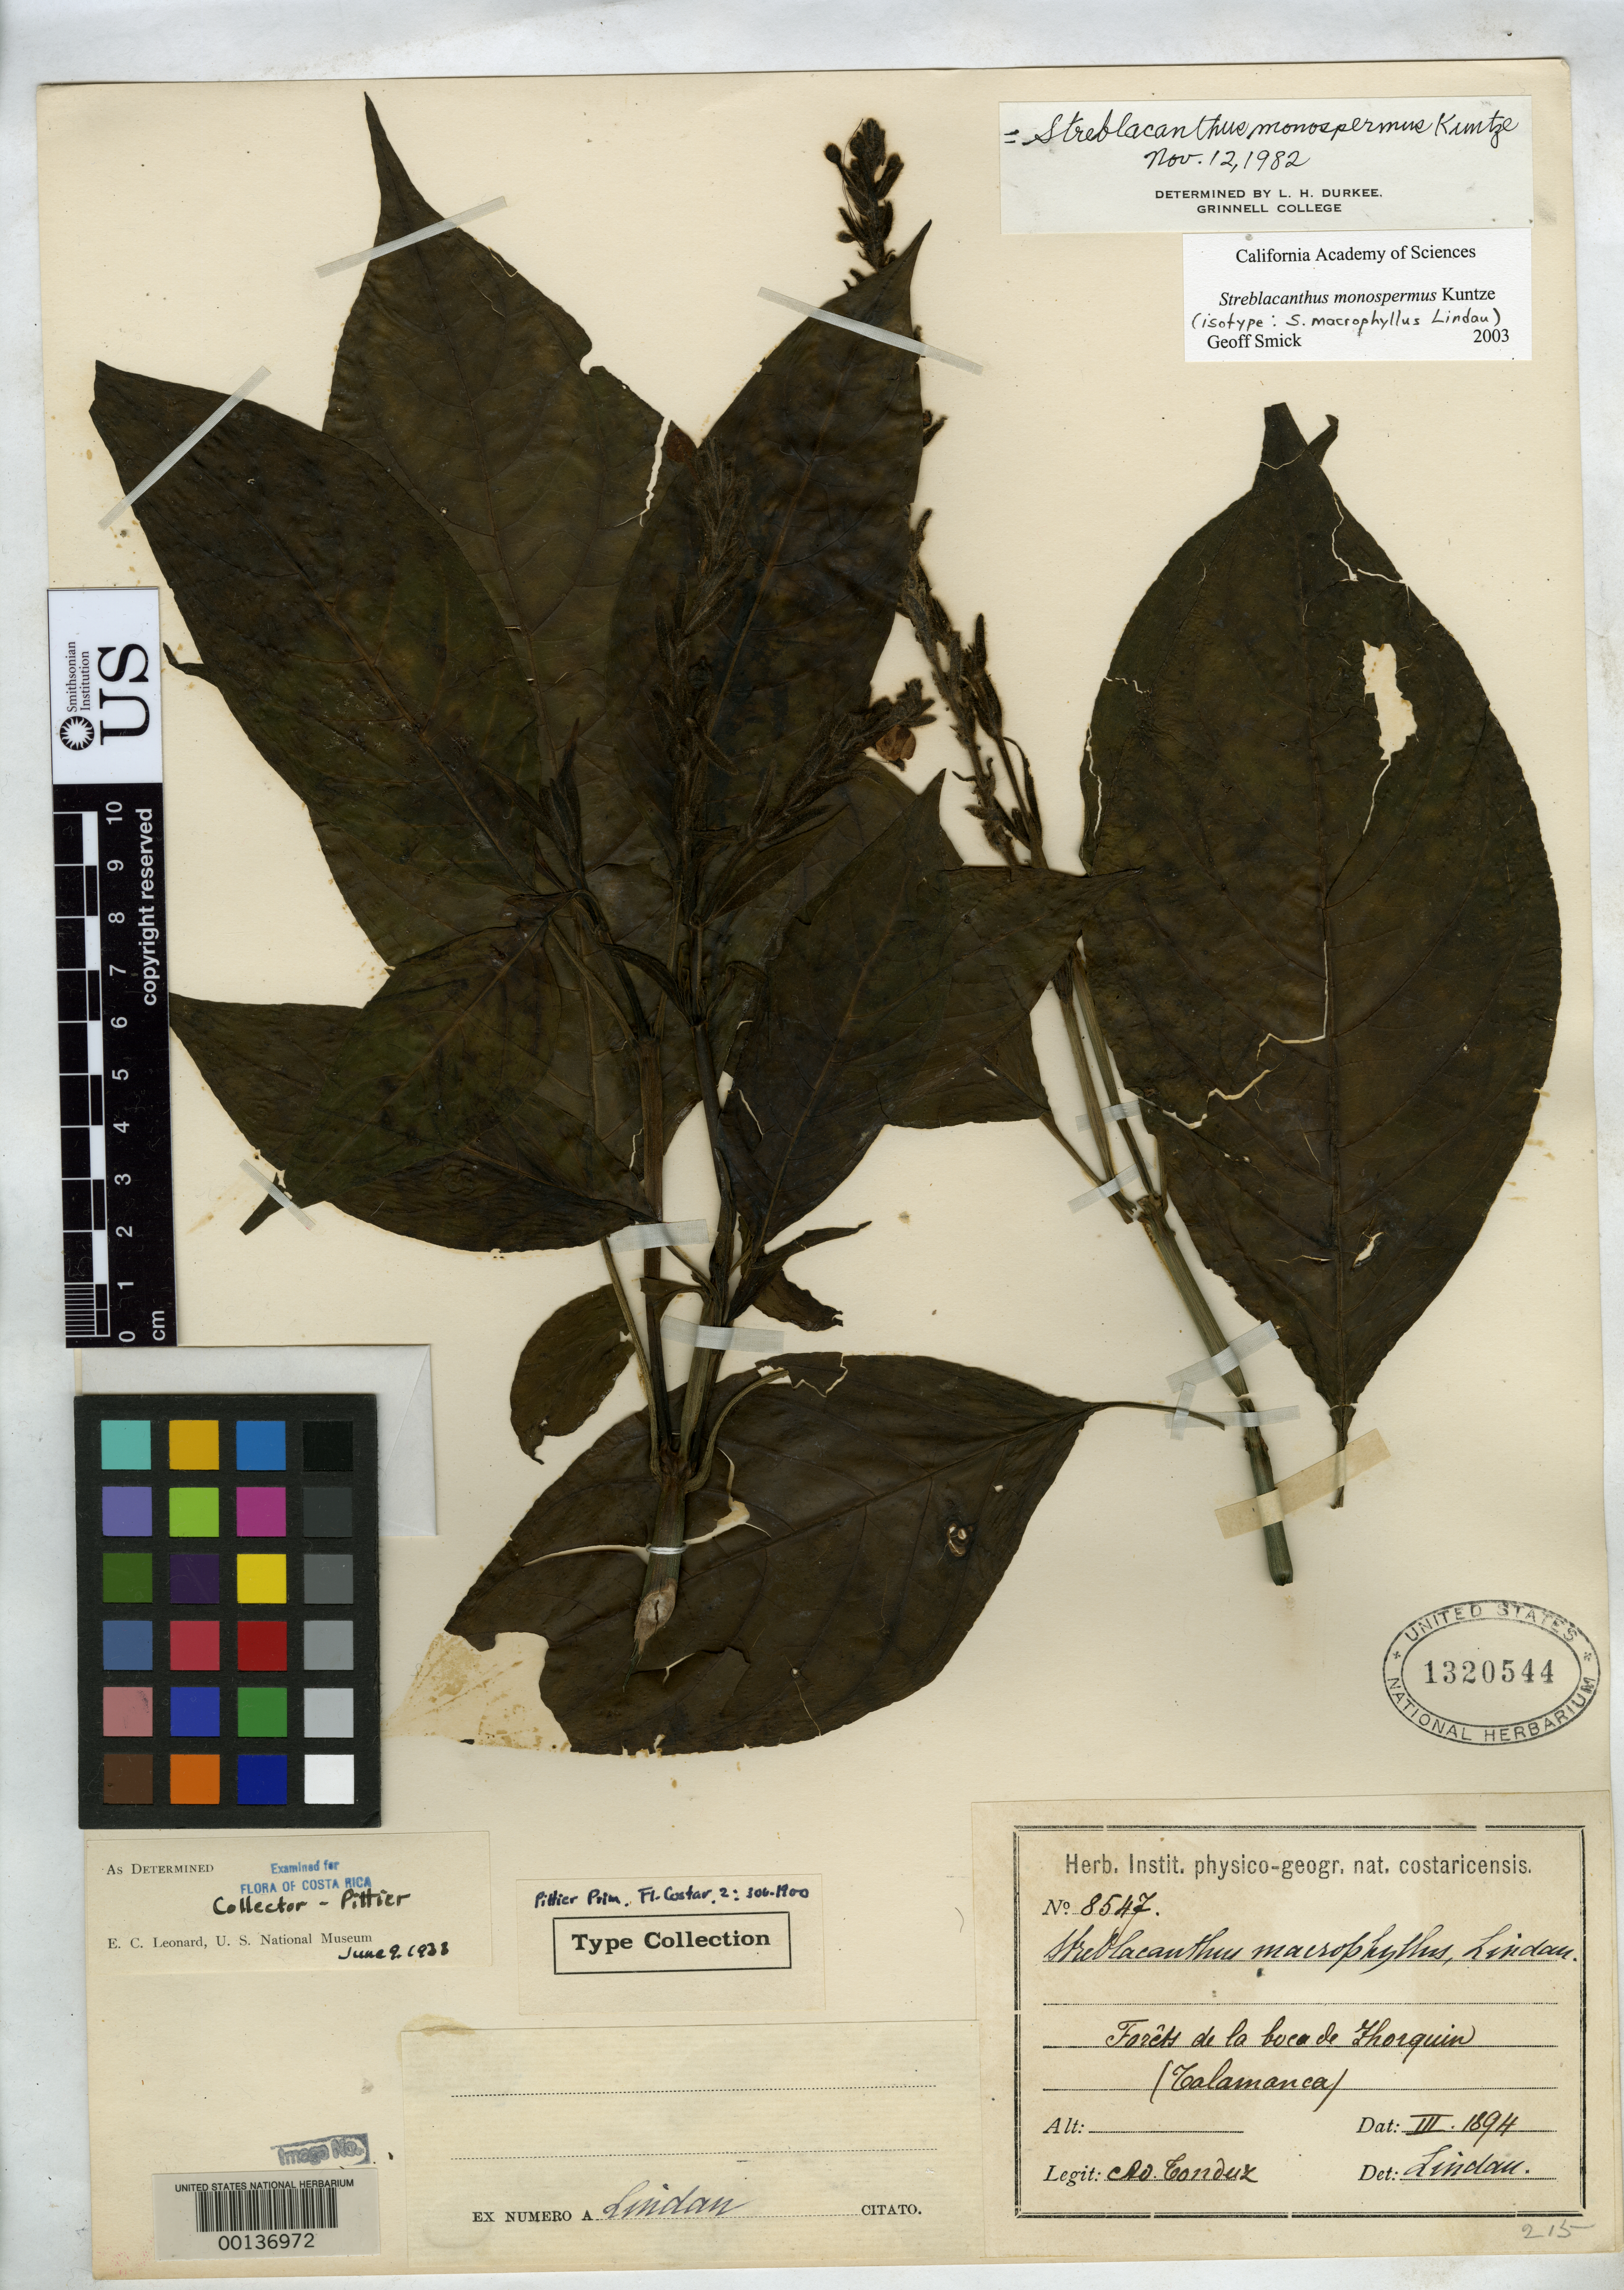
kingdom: Plantae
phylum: Tracheophyta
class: Magnoliopsida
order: Lamiales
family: Acanthaceae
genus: Streblacanthus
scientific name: Streblacanthus macrophyllus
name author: Lindau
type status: Isotype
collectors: H. F. Pittier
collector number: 8547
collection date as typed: Mar 1894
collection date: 1894-03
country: Costa Rica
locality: The mouth of Zhorquin (Talmanca)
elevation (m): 50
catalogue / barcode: US 1320544